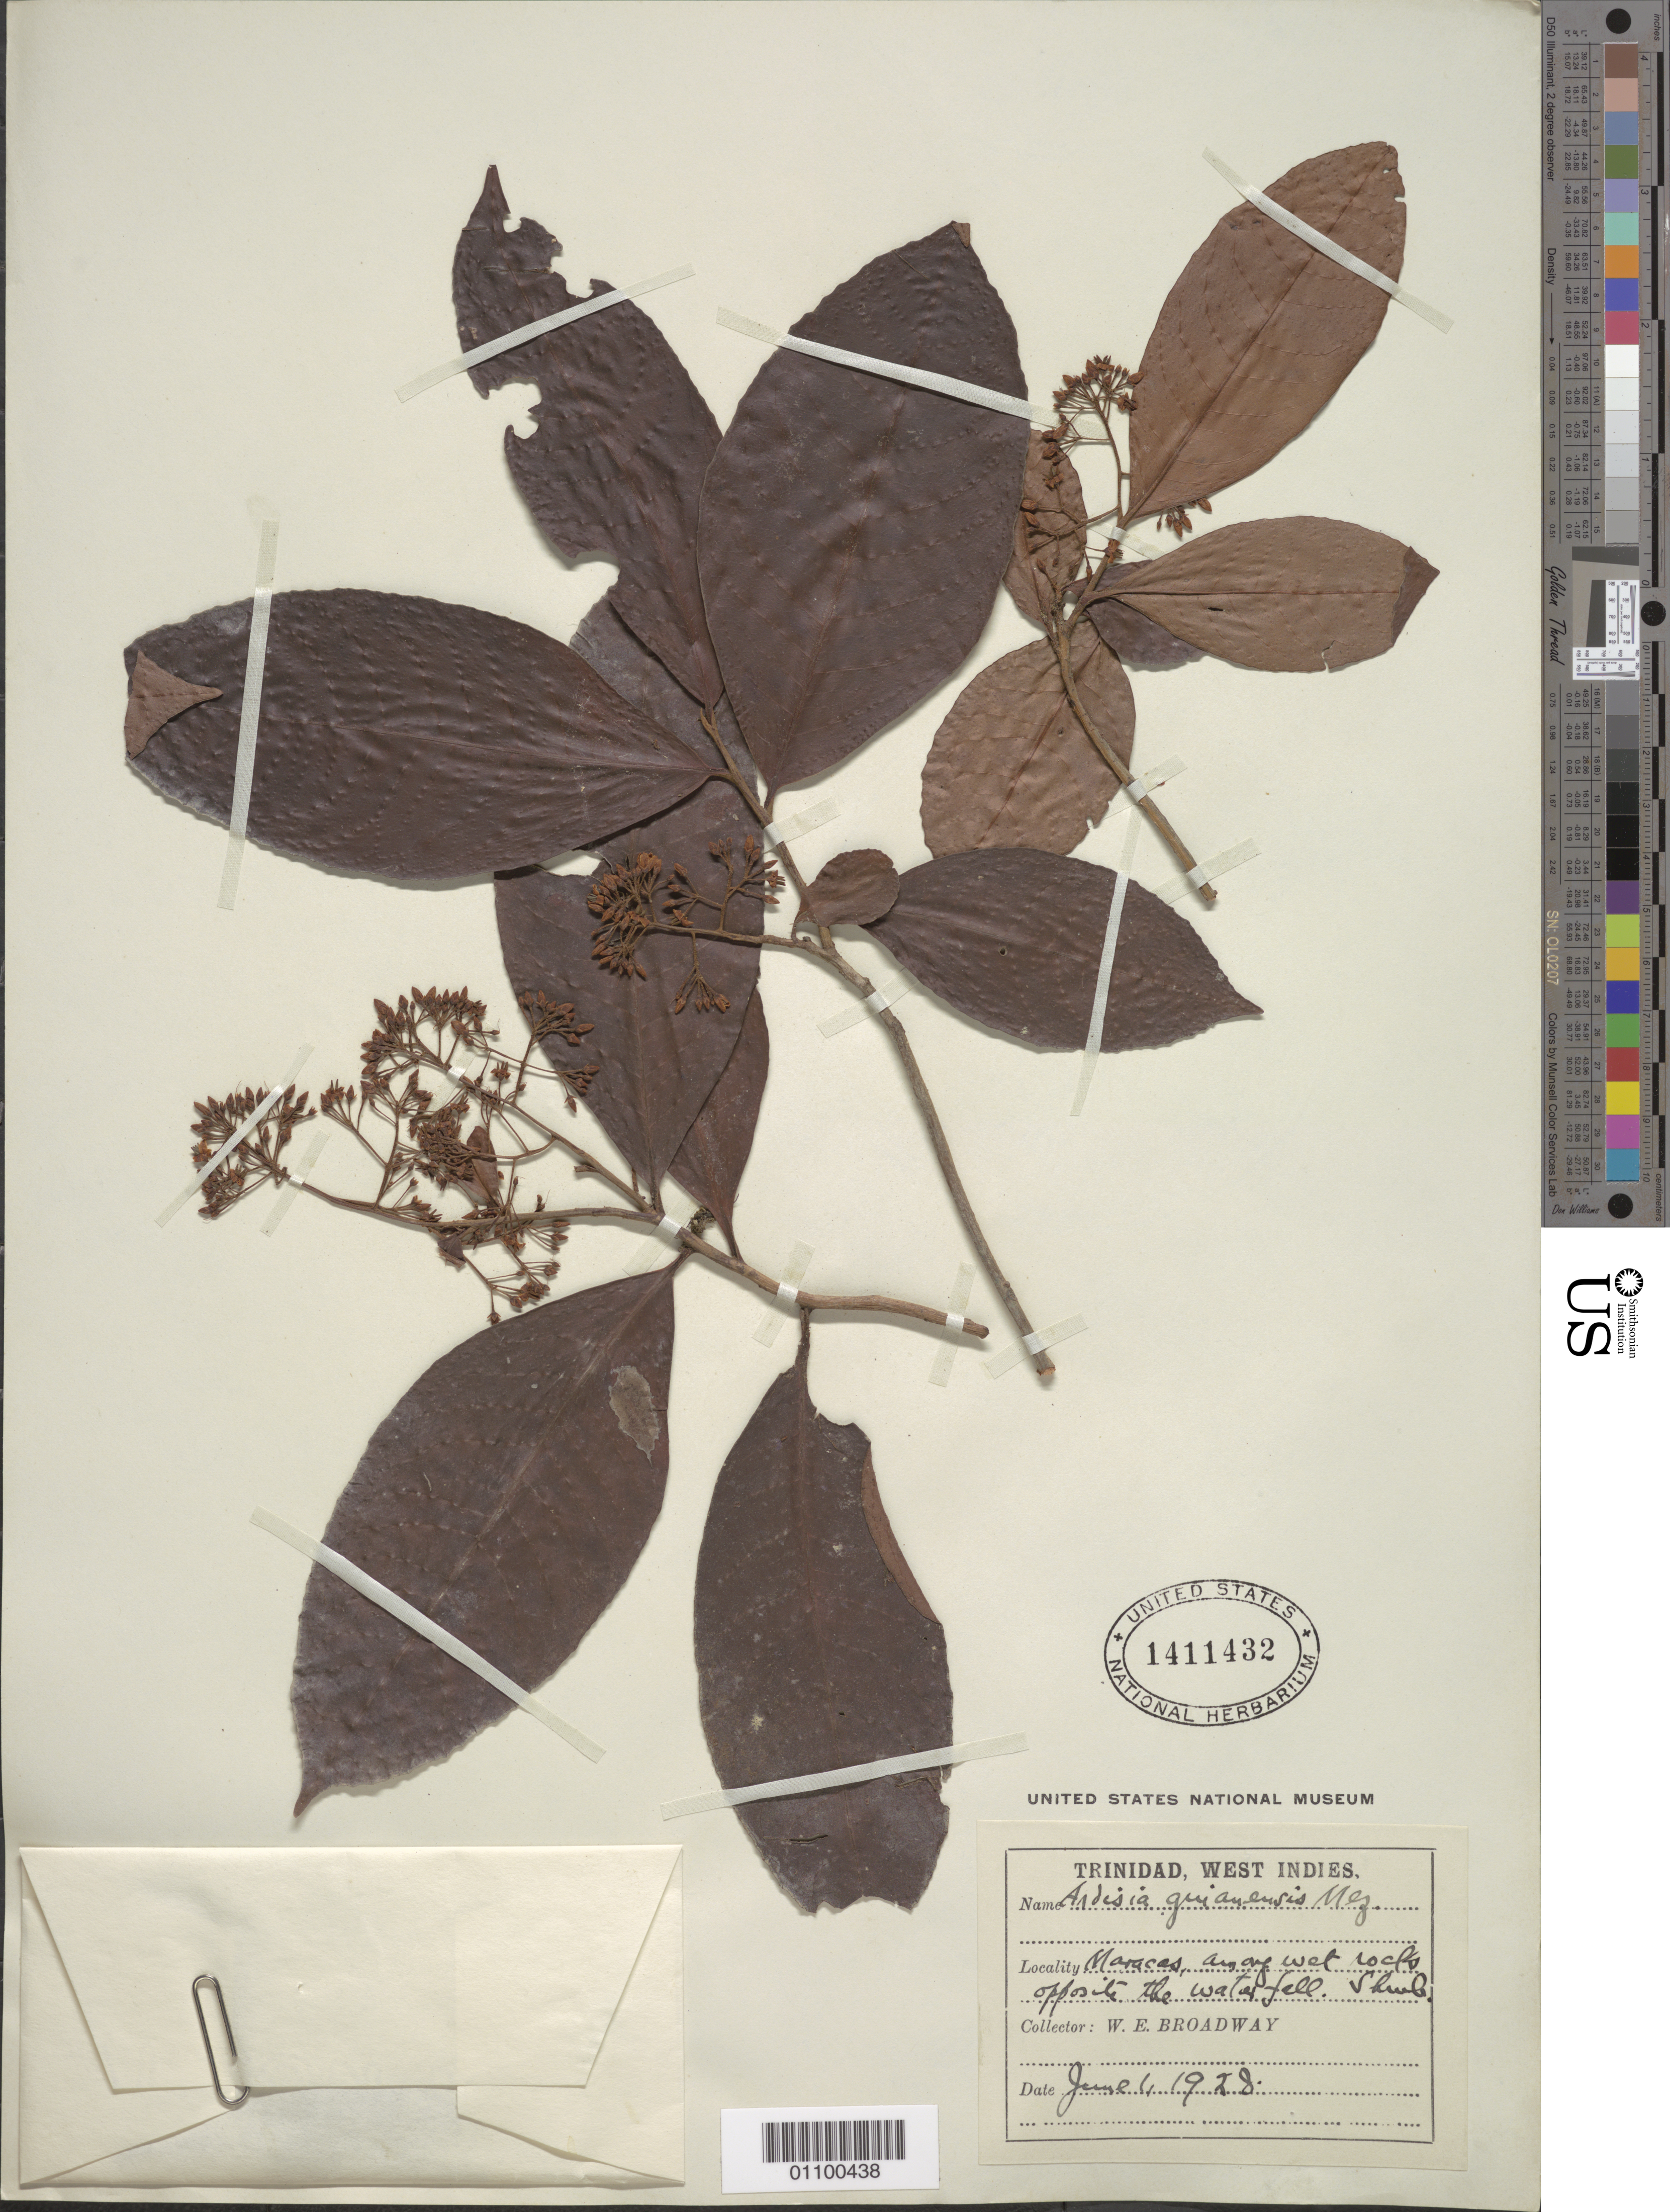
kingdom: Plantae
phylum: Tracheophyta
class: Magnoliopsida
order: Ericales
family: Primulaceae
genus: Ardisia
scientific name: Ardisia guianensis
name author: (Aubl.) Mez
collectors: W. E. Broadway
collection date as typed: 01 Jun 1928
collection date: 1928-06-01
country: Trinidad and Tobago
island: Trinidad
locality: Maracas, among wet rocks opposite the waterfall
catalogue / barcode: US 1411432